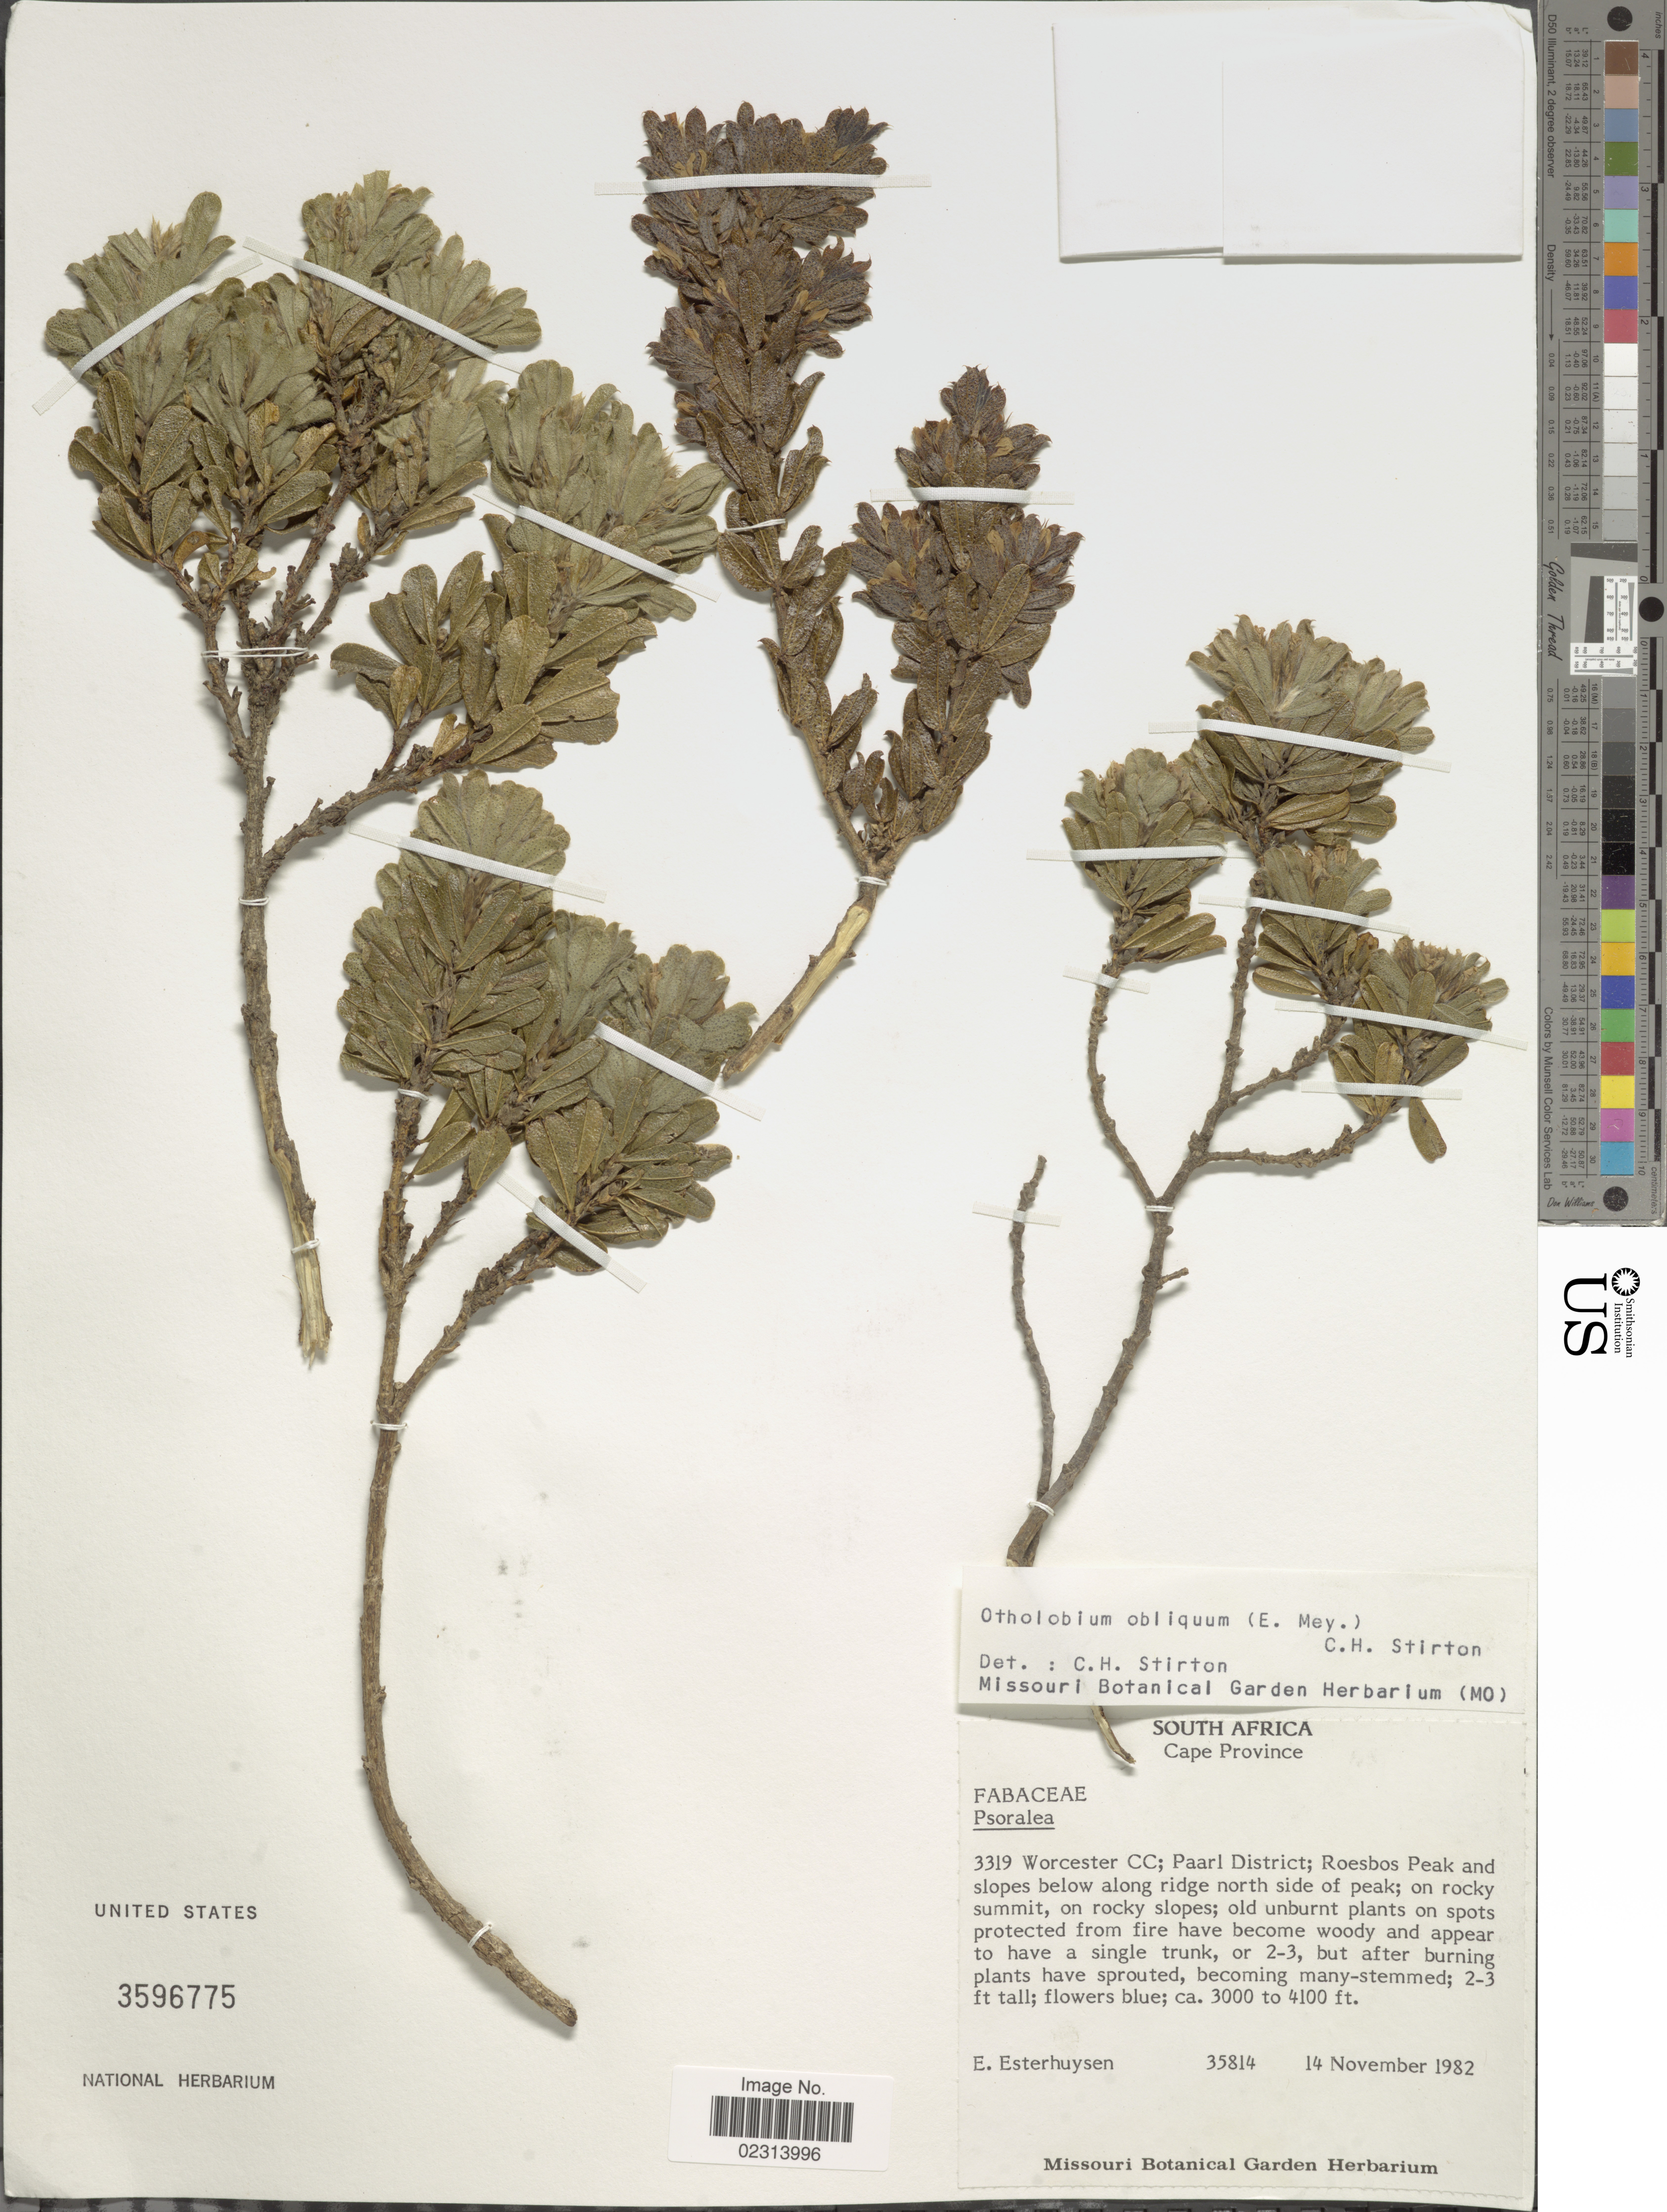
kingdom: Plantae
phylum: Tracheophyta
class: Magnoliopsida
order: Fabales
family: Fabaceae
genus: Otholobium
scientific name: Otholobium obliquum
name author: (E. Mey.) C.H. Stirt.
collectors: E. E. Esterhuysen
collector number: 35814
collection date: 1982-11-14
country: South Africa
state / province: Western Cape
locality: Cape Province, 3319 Worcester CC, Paarl District, Roesbos Peak and slopes below ridge north side of peak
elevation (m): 914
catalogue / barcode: US 3596775